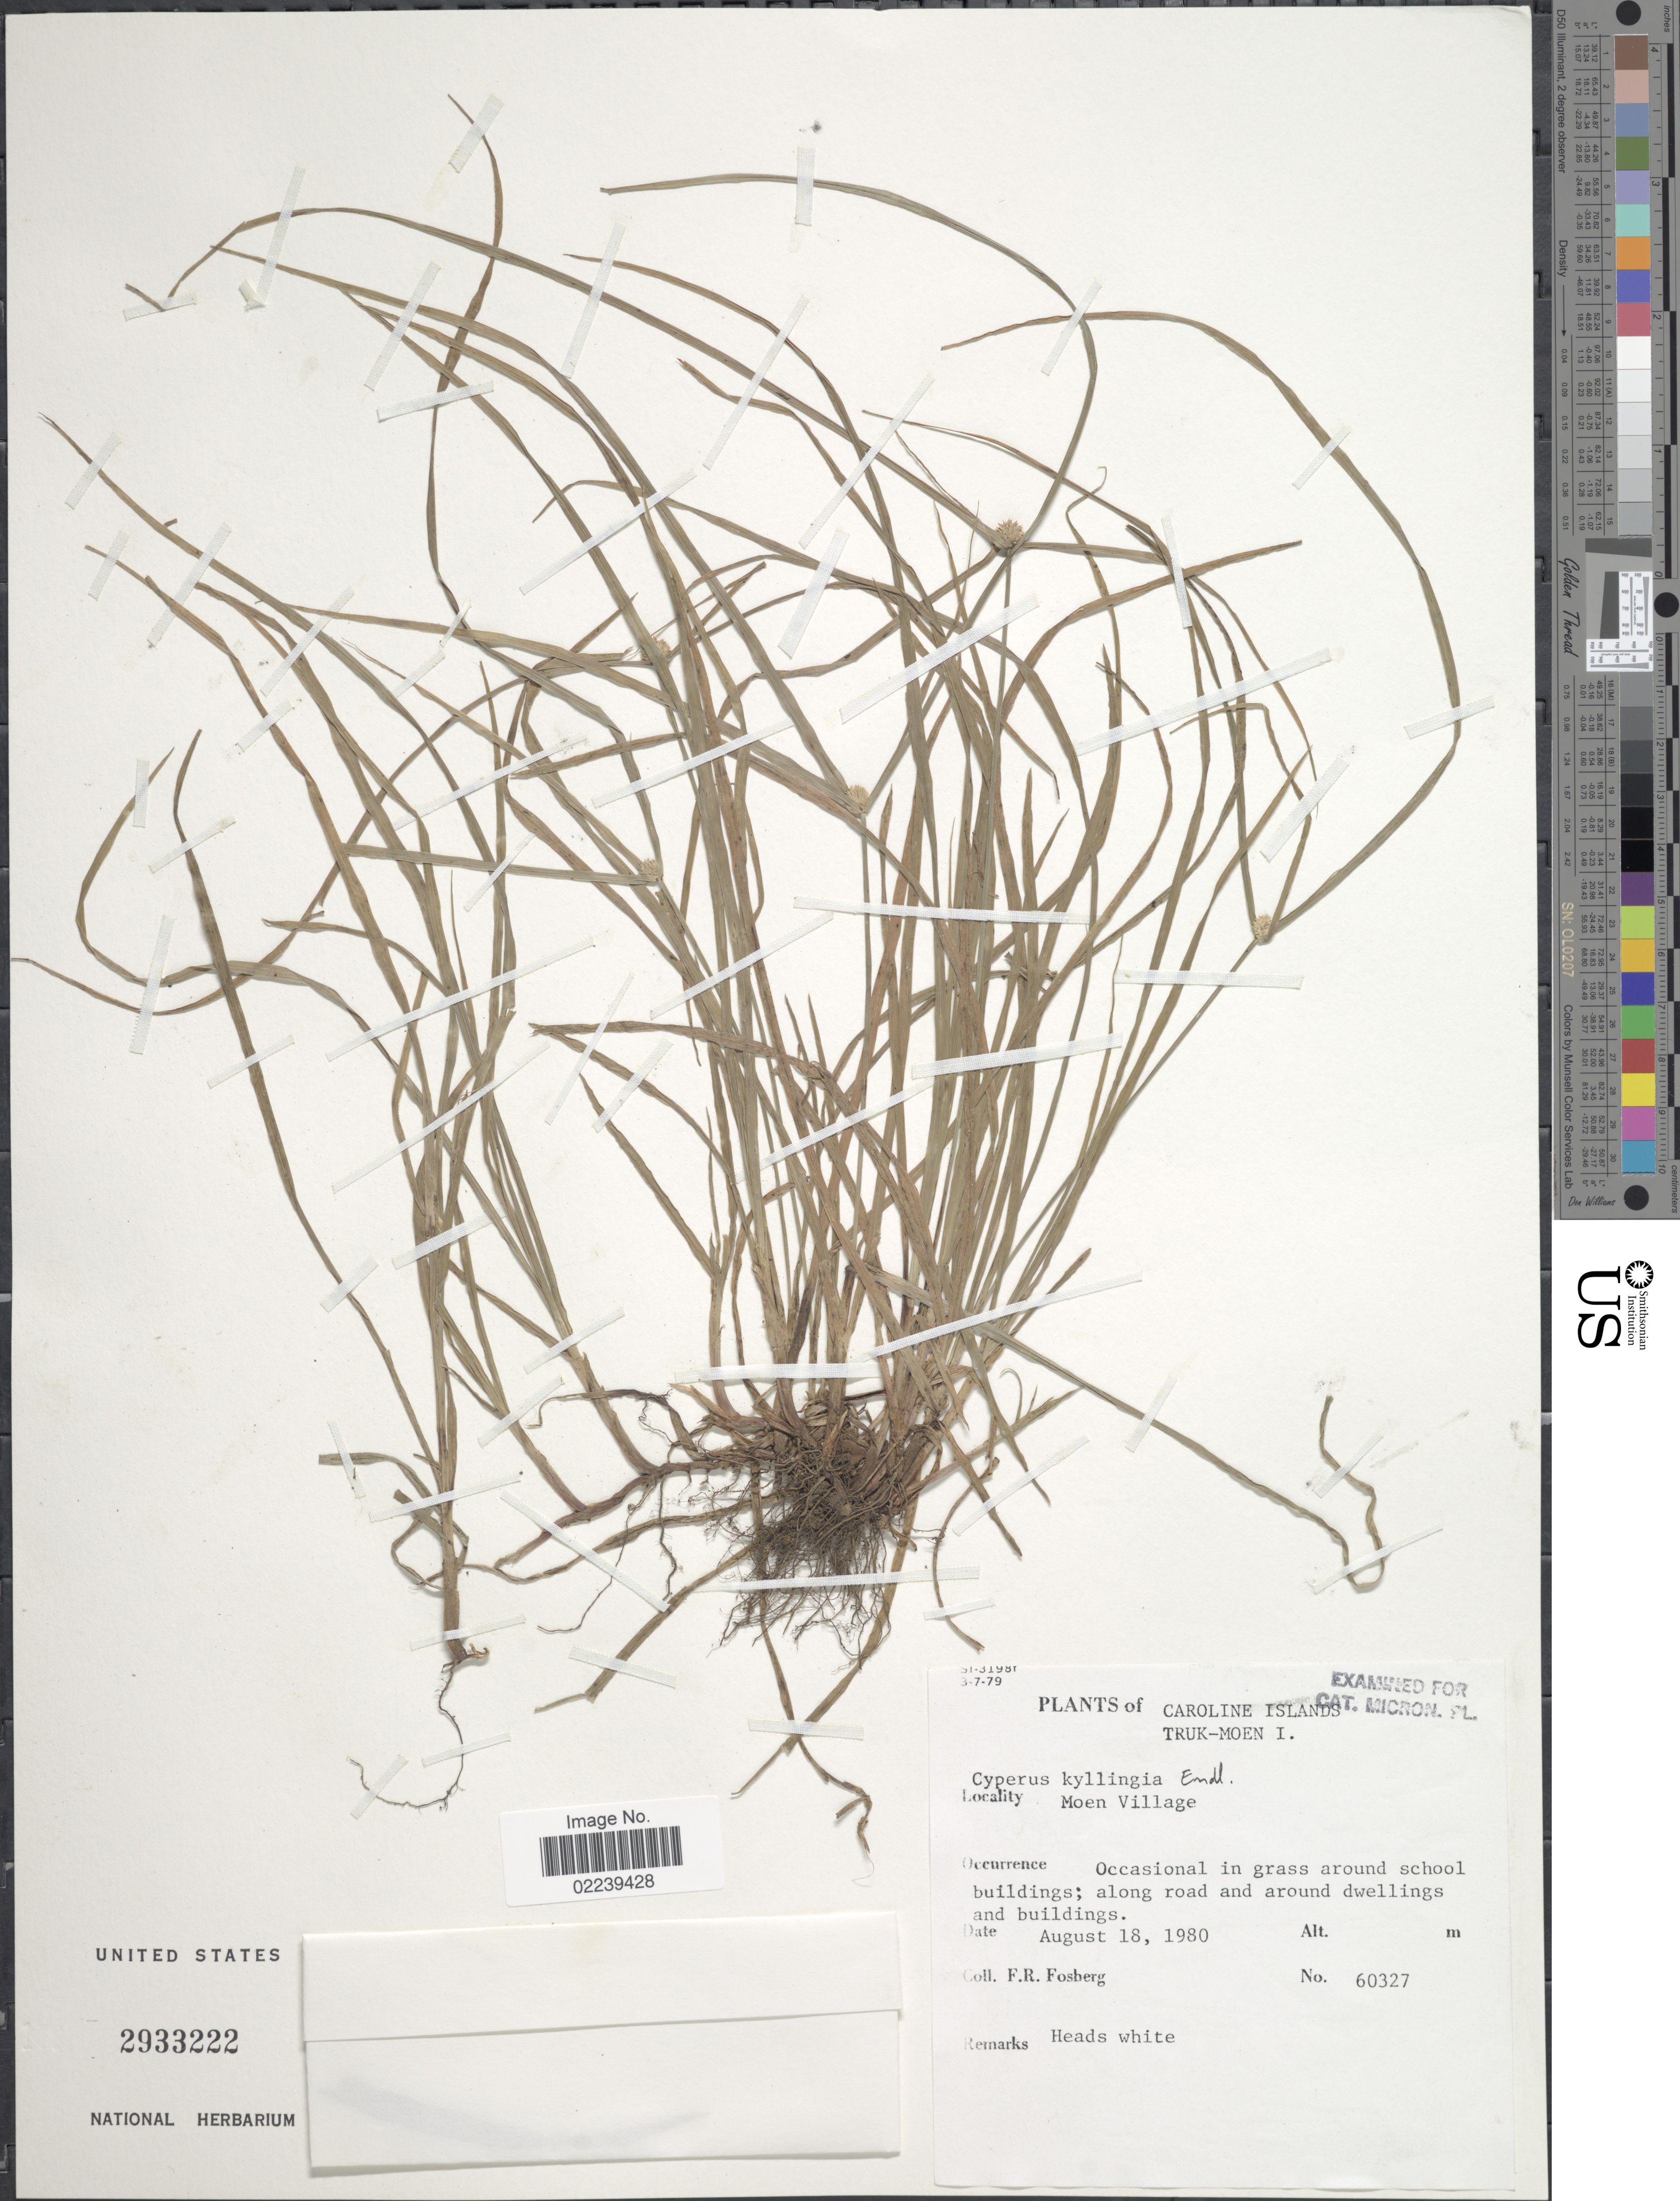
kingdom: Plantae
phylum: Tracheophyta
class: Liliopsida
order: Poales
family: Cyperaceae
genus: Cyperus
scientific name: Cyperus mindorensis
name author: (Steud.) Huygh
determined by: Strong, M. T., (US), Smithsonian Institution - National Museum of Natural History (UNITED STATES)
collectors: F. R. Fosberg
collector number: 60327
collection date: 1980-08-18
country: Micronesia, Federated States of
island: Moen [Wono]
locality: Caroline Islands, Truk-Moen I, Moen Village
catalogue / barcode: US 2933222